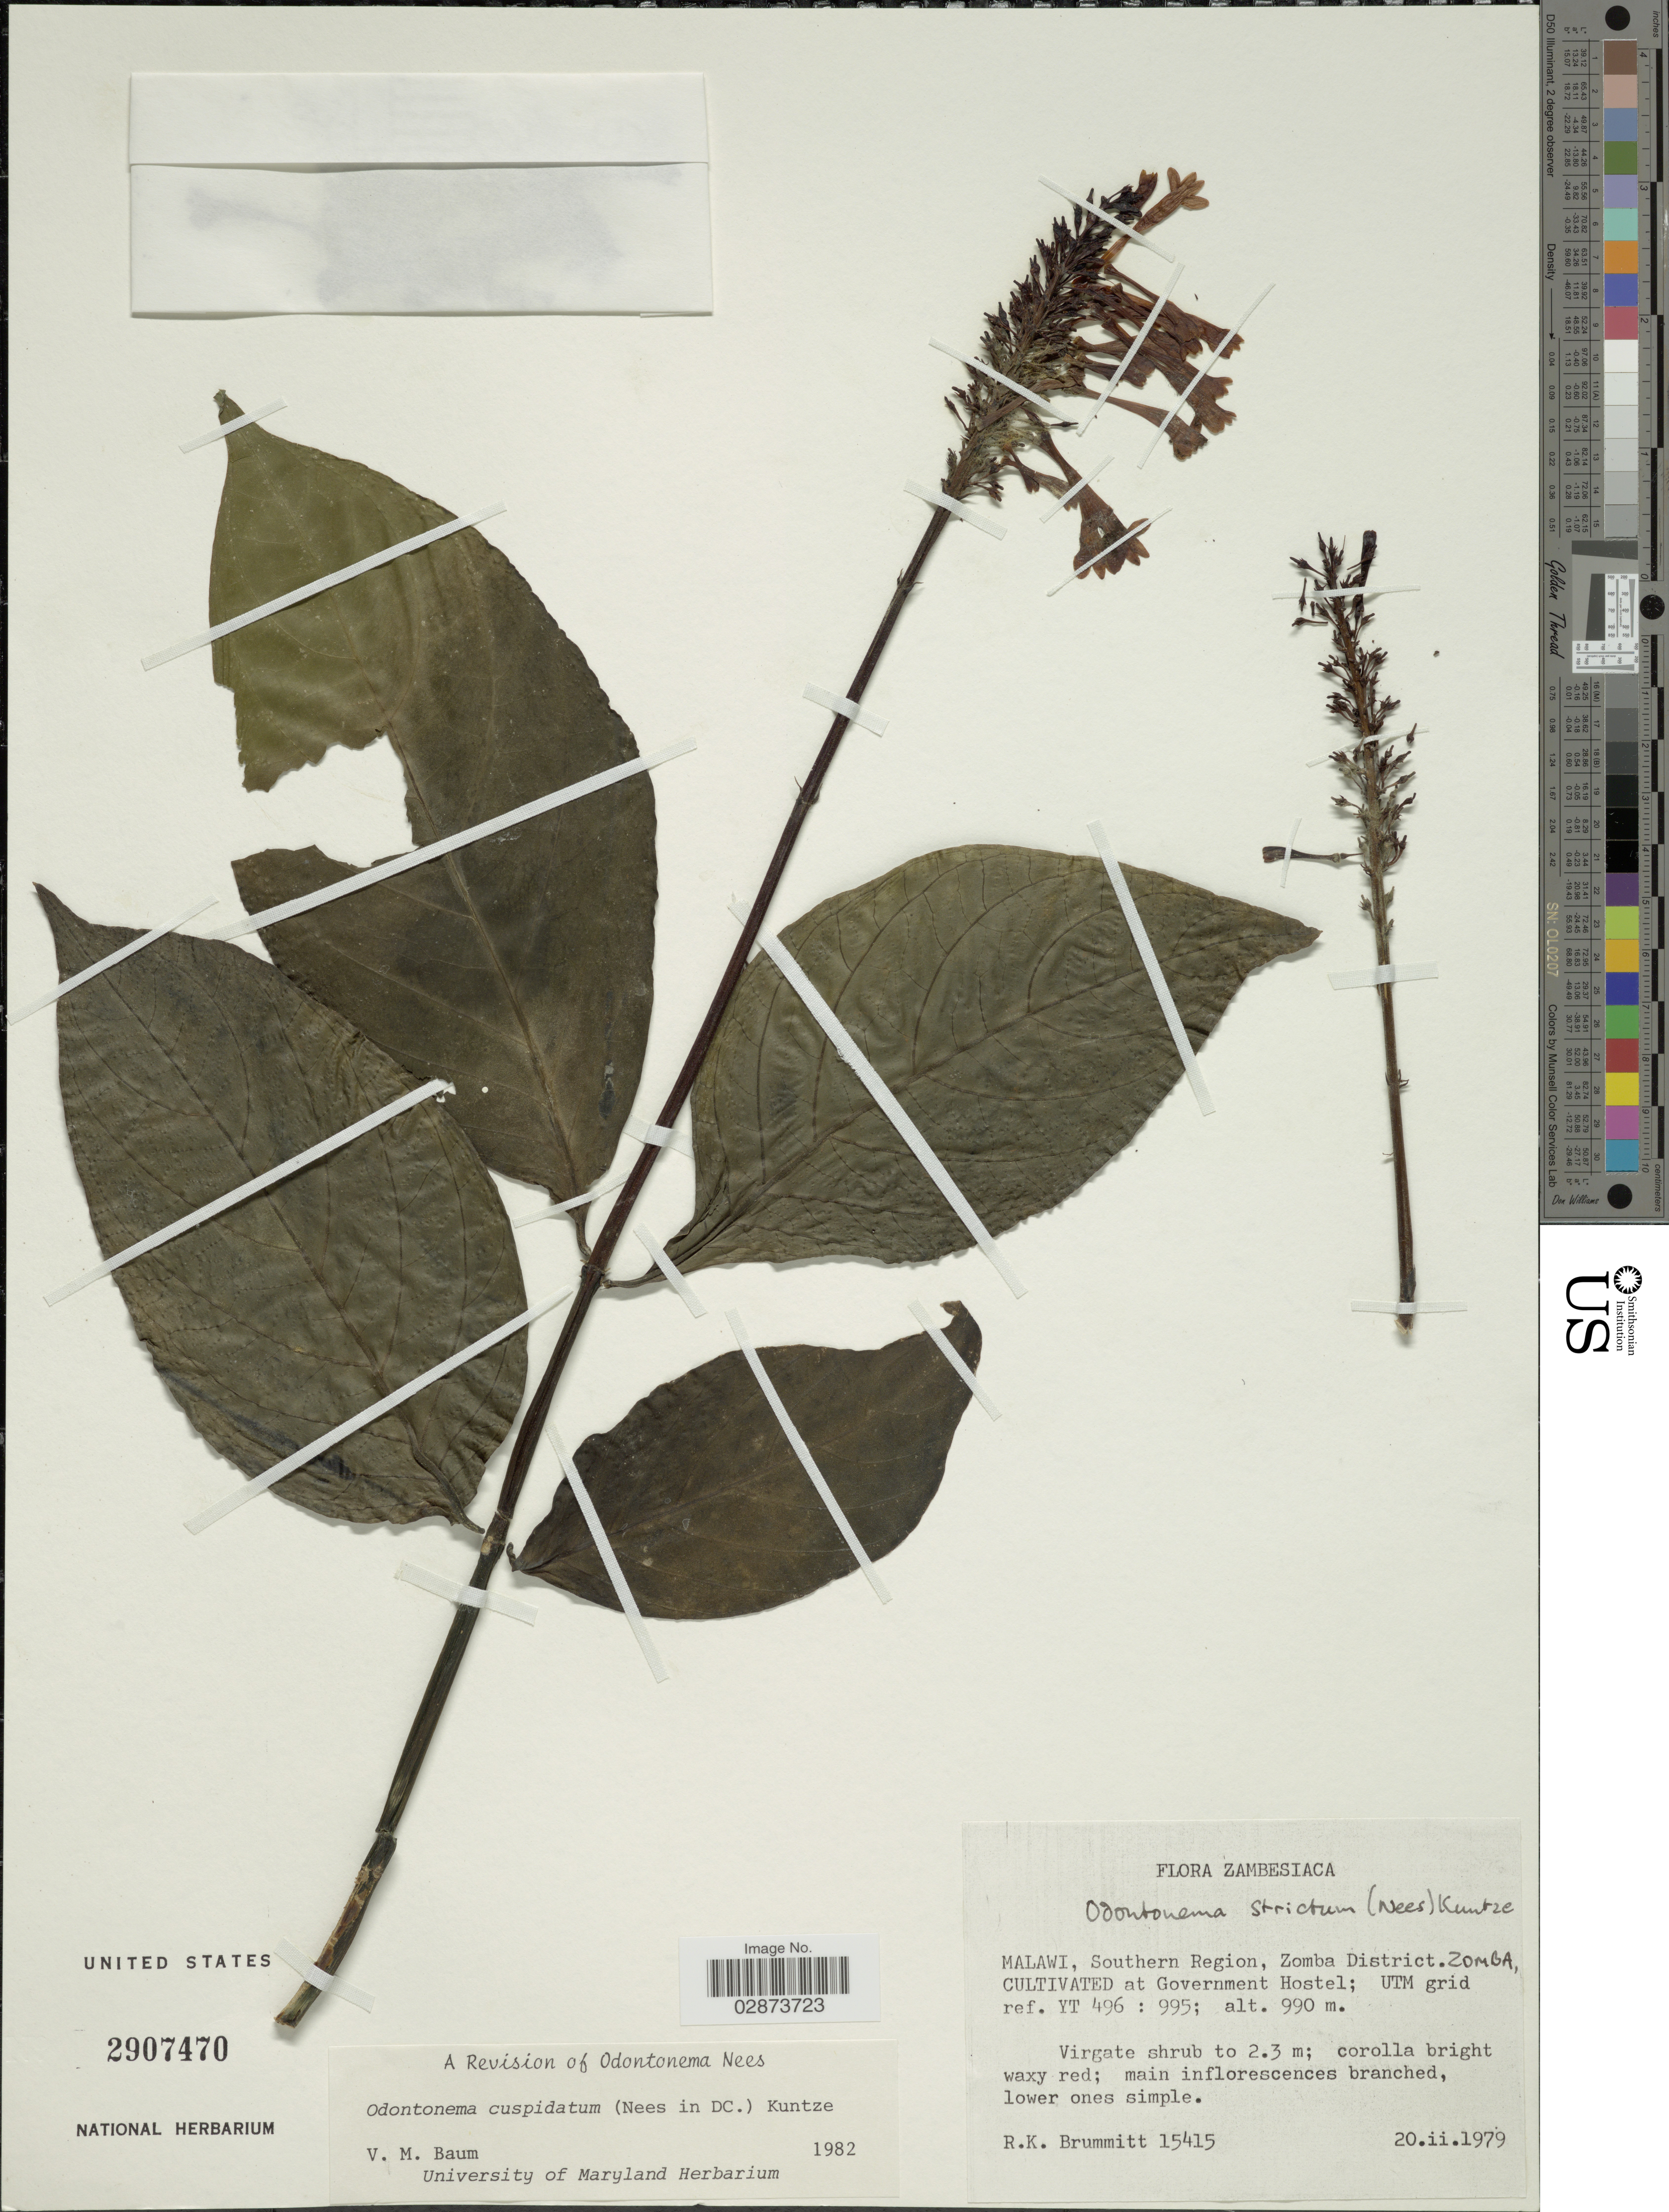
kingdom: Plantae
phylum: Tracheophyta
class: Magnoliopsida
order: Lamiales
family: Acanthaceae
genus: Odontonema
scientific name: Odontonema cuspidatum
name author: (Nees) Kuntze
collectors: R. K. Brummitt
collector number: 15415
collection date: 1979-02-20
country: Malawi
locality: Southern Region, Zomba District. Zomba, Cultivated at Government Hostel; UTM grid ref. YT 496 : 995.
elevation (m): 990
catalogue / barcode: US 2907470